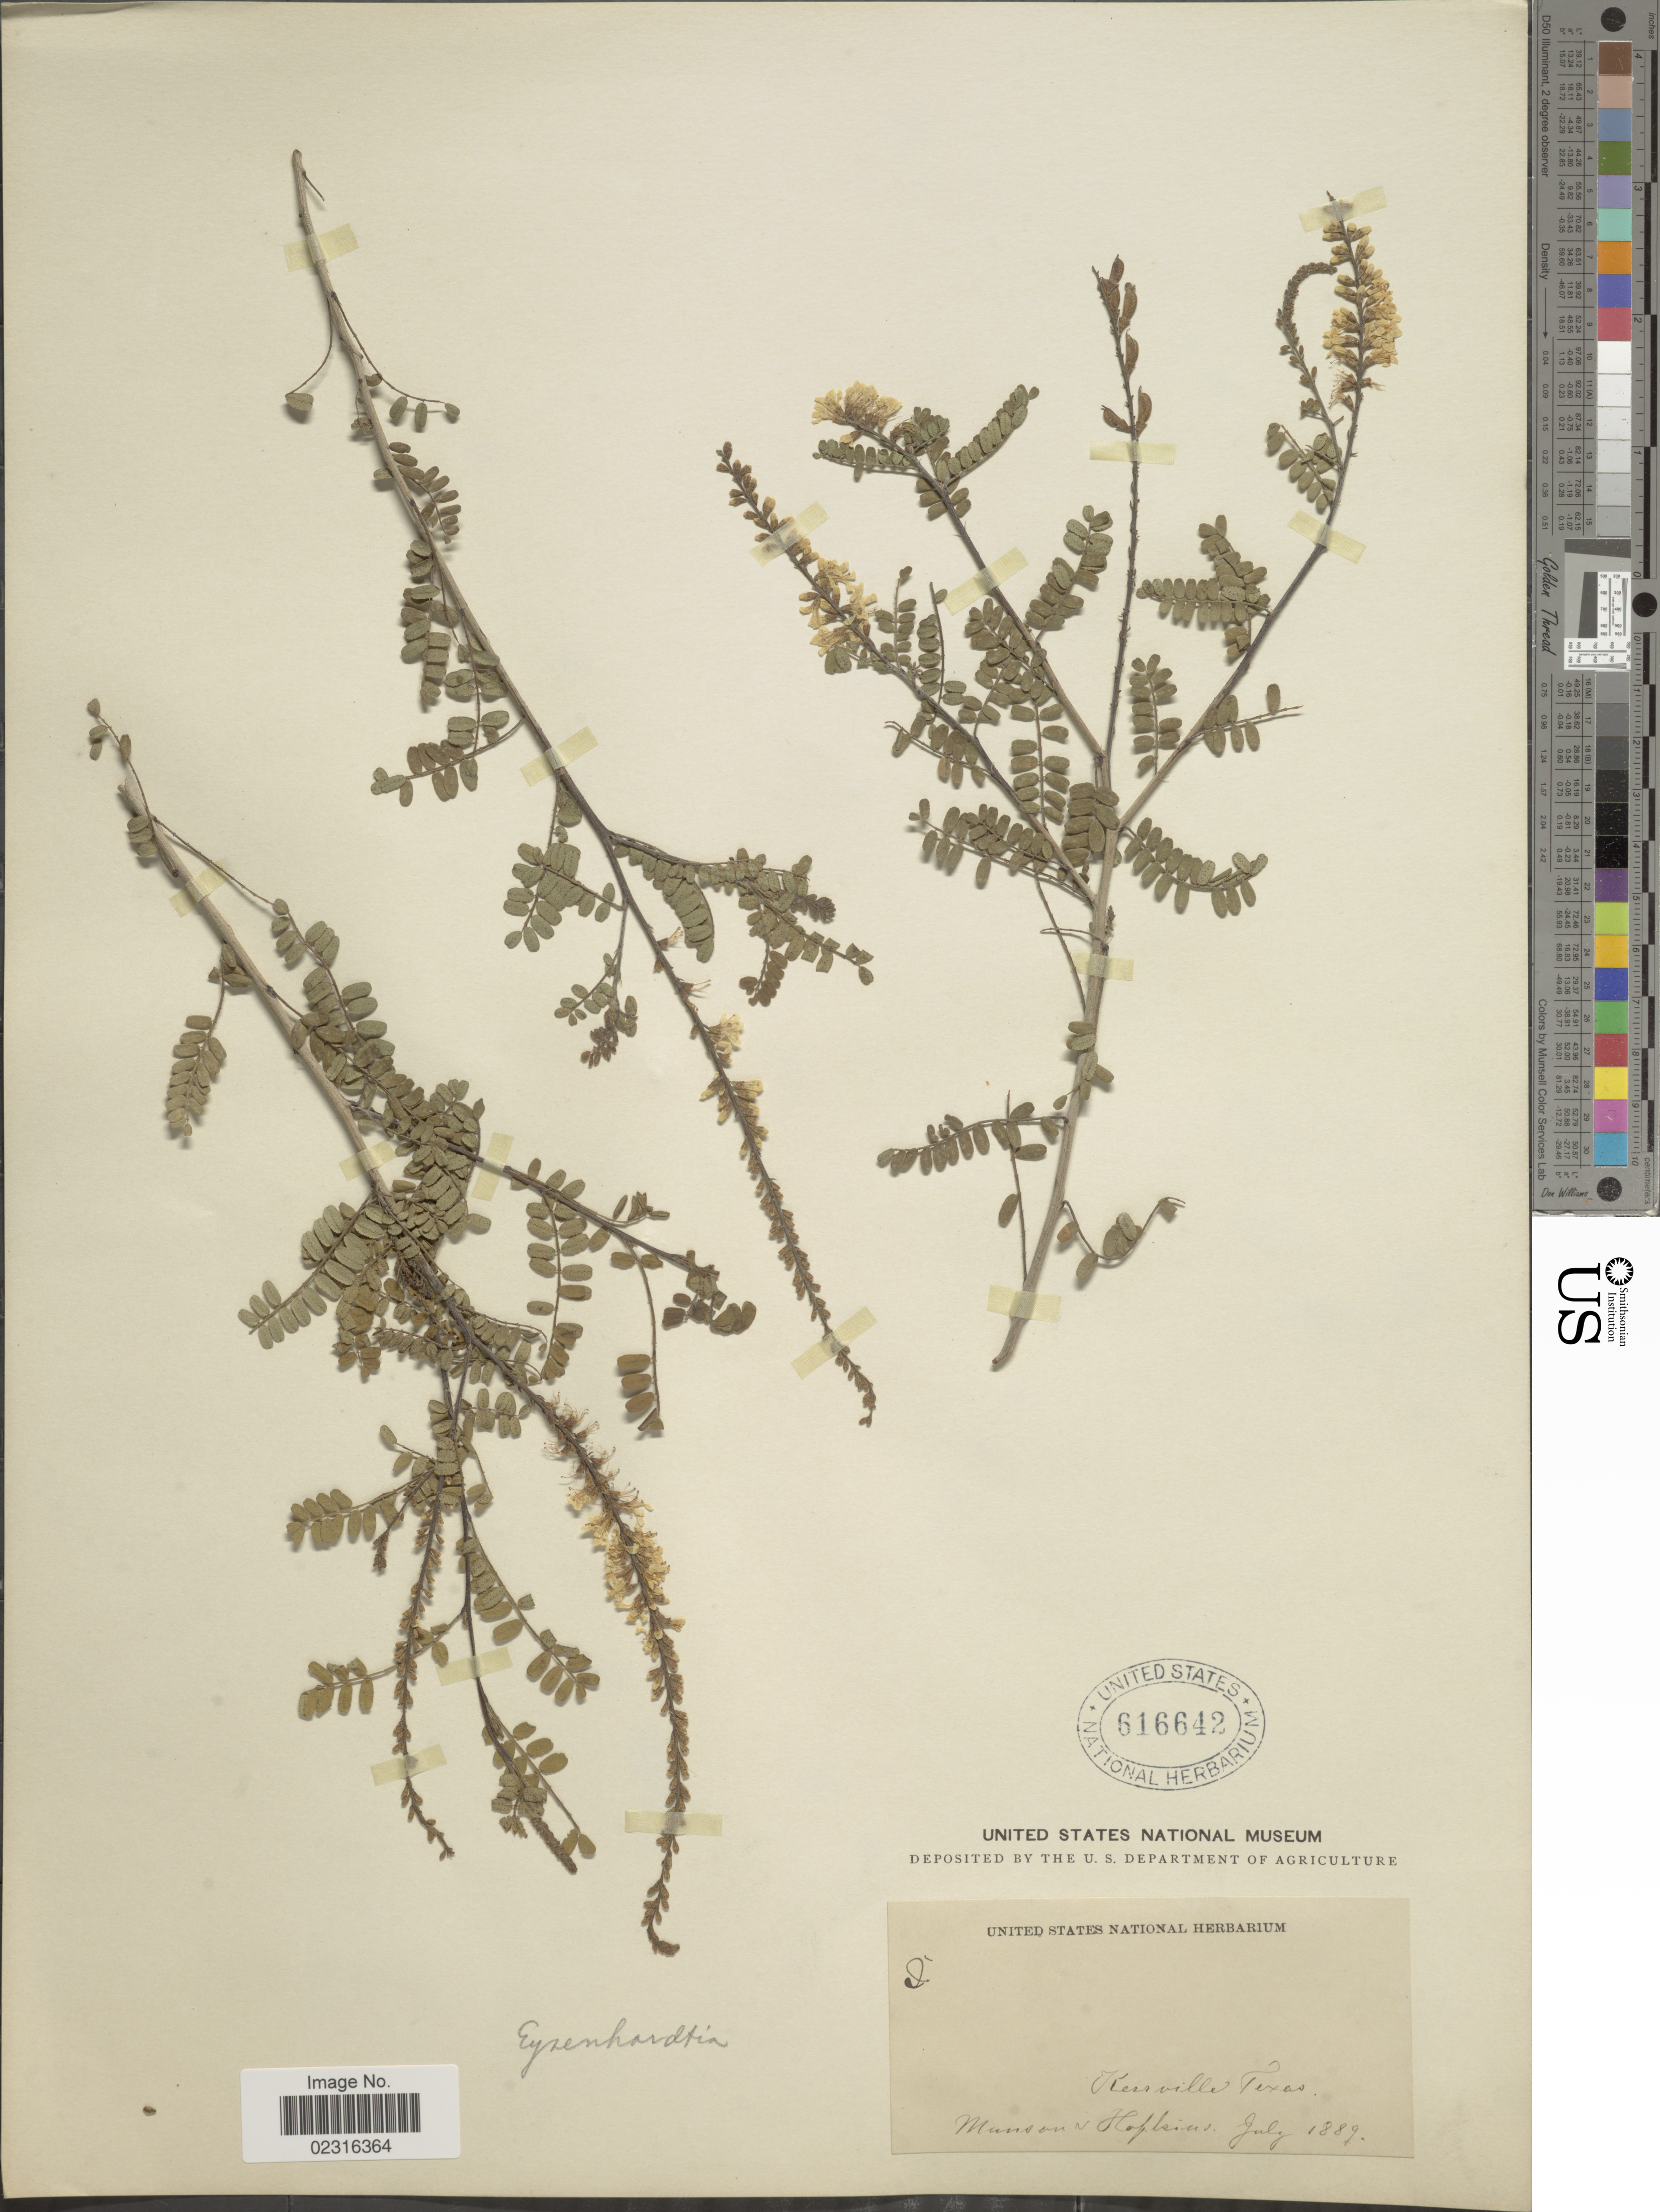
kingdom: Plantae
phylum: Tracheophyta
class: Magnoliopsida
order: Fabales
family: Fabaceae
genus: Eysenhardtia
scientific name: Eysenhardtia texana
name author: Scheele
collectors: -. Munson & -- Hopkins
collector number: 2*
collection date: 1889-07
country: United States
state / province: Texas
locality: Kerrville.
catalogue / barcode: US 616642